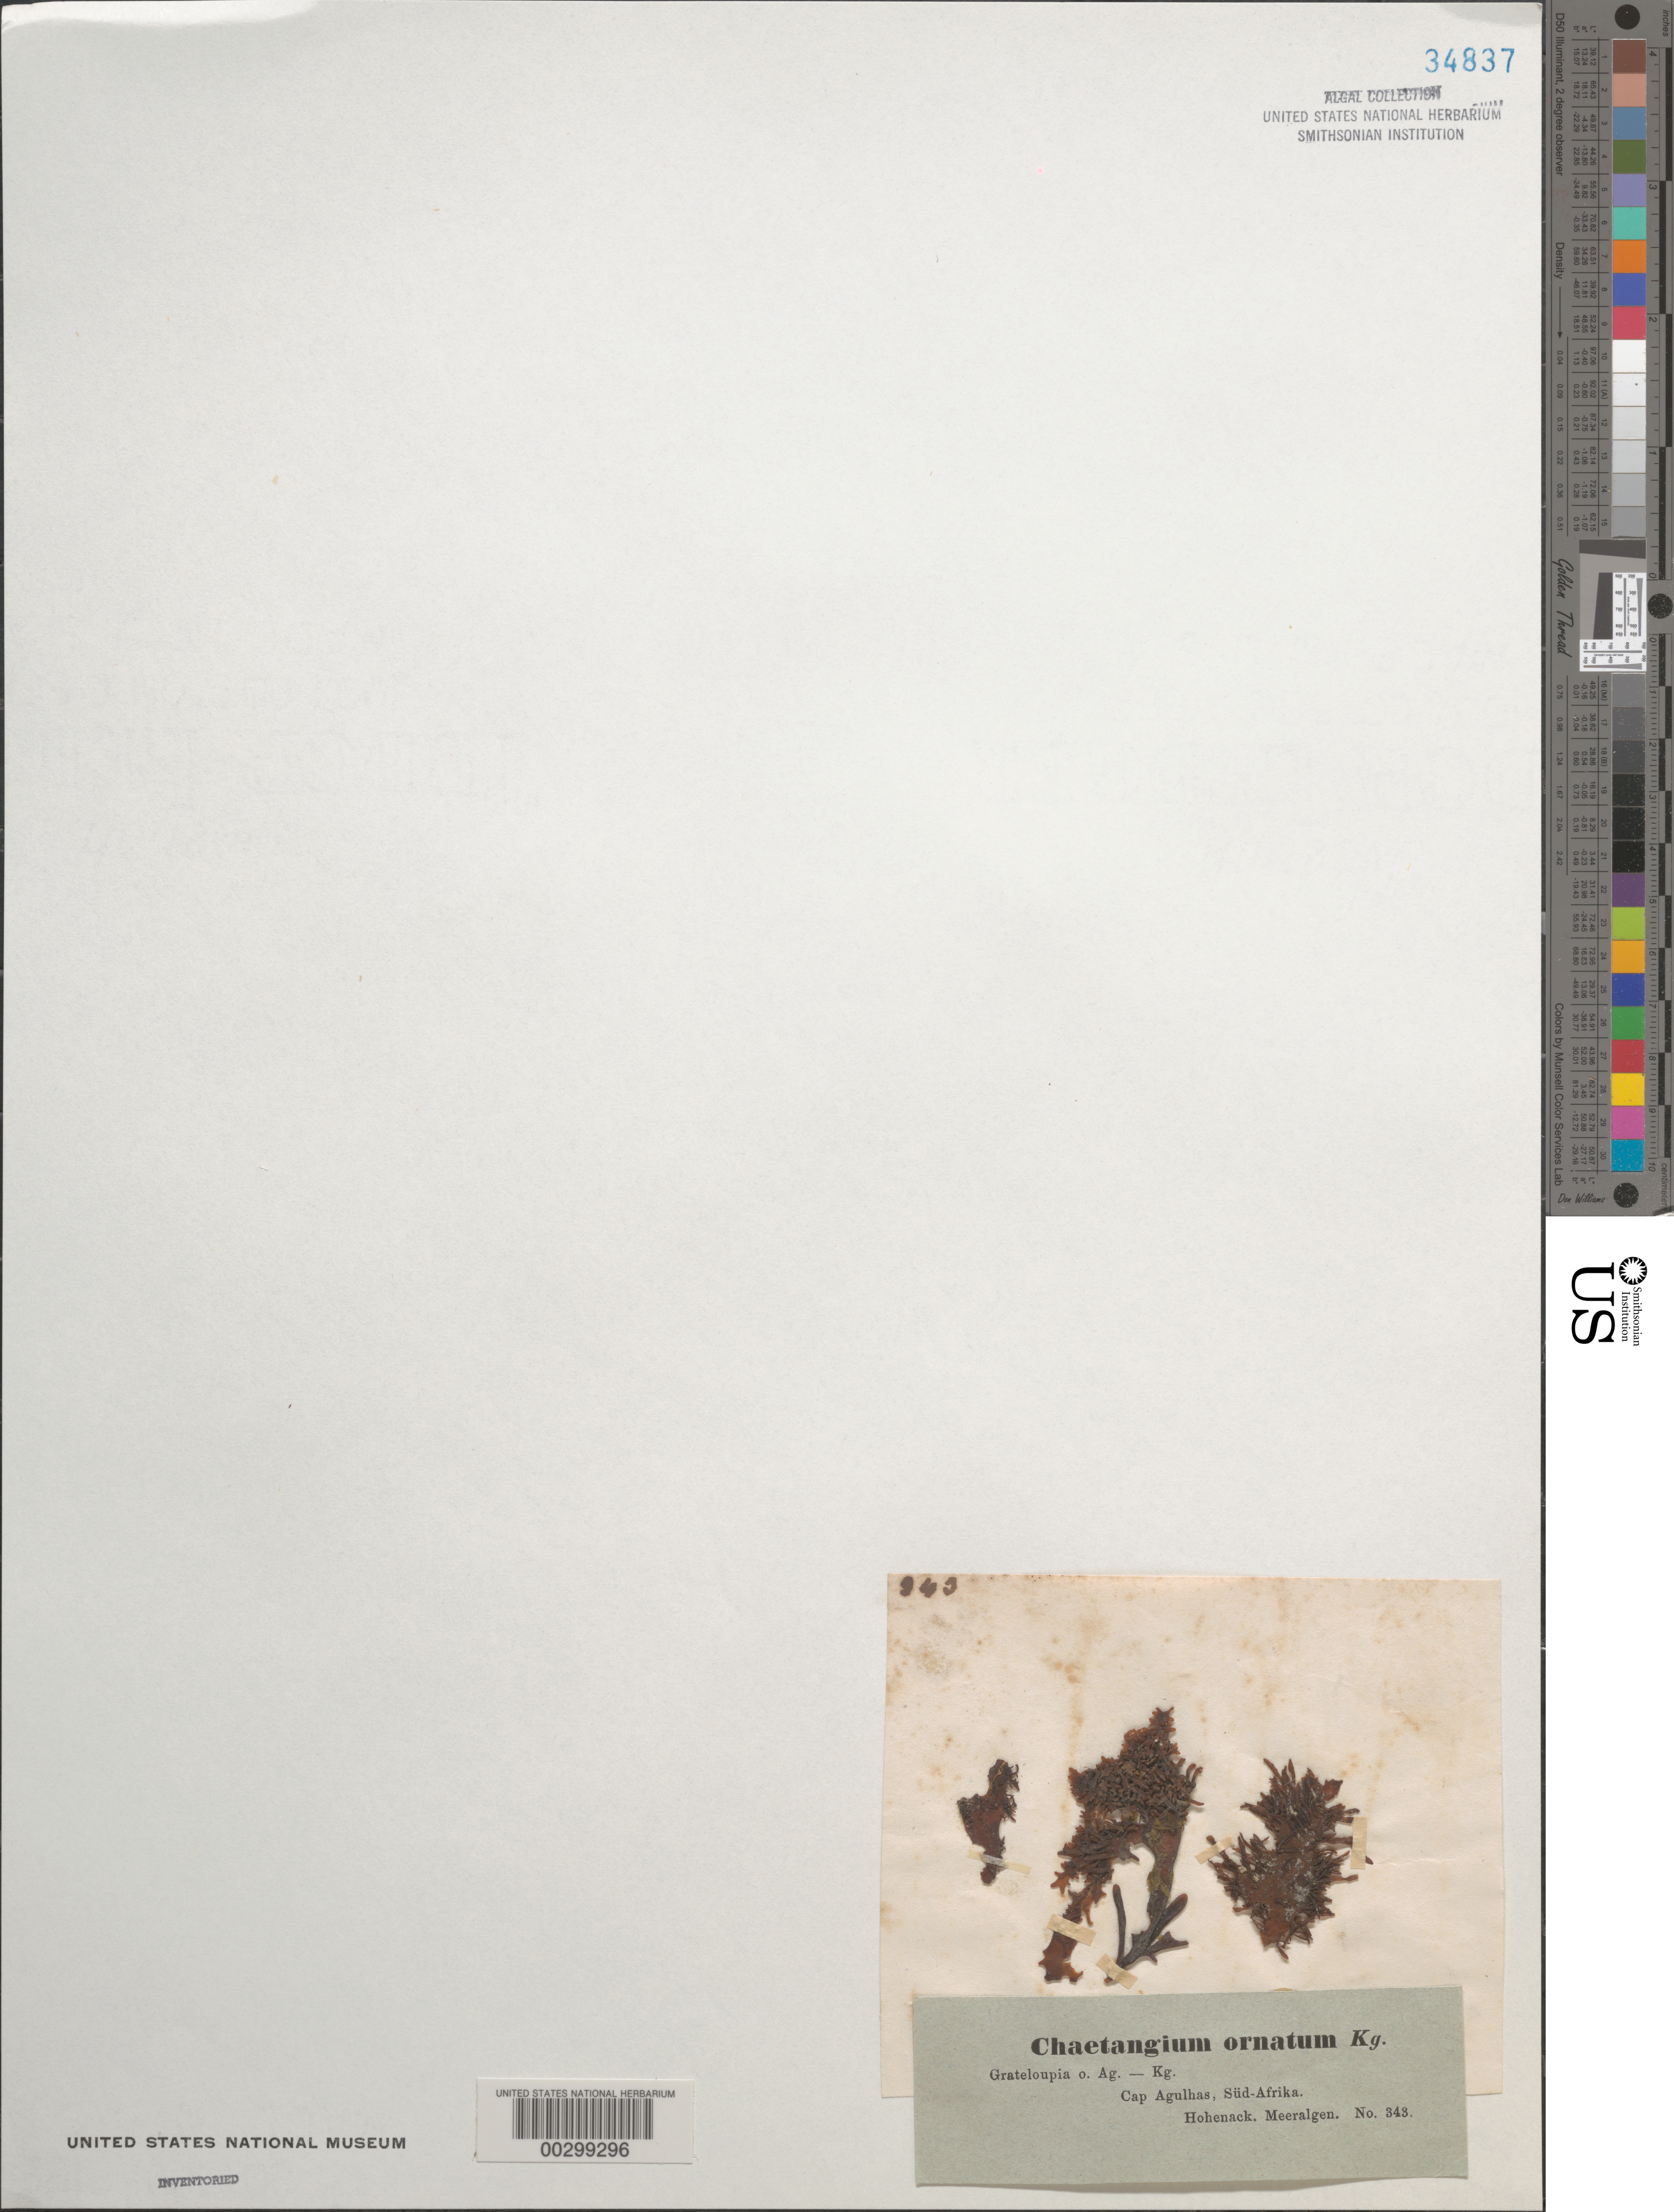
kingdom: Plantae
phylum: Rhodophyta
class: Florideophyceae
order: Gelidiales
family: Gelidiaceae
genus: Suhria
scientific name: Suhria vittata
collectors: R. F. Hohenacker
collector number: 343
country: South Africa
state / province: Western Cape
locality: Cape Agulhas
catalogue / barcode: US 34837